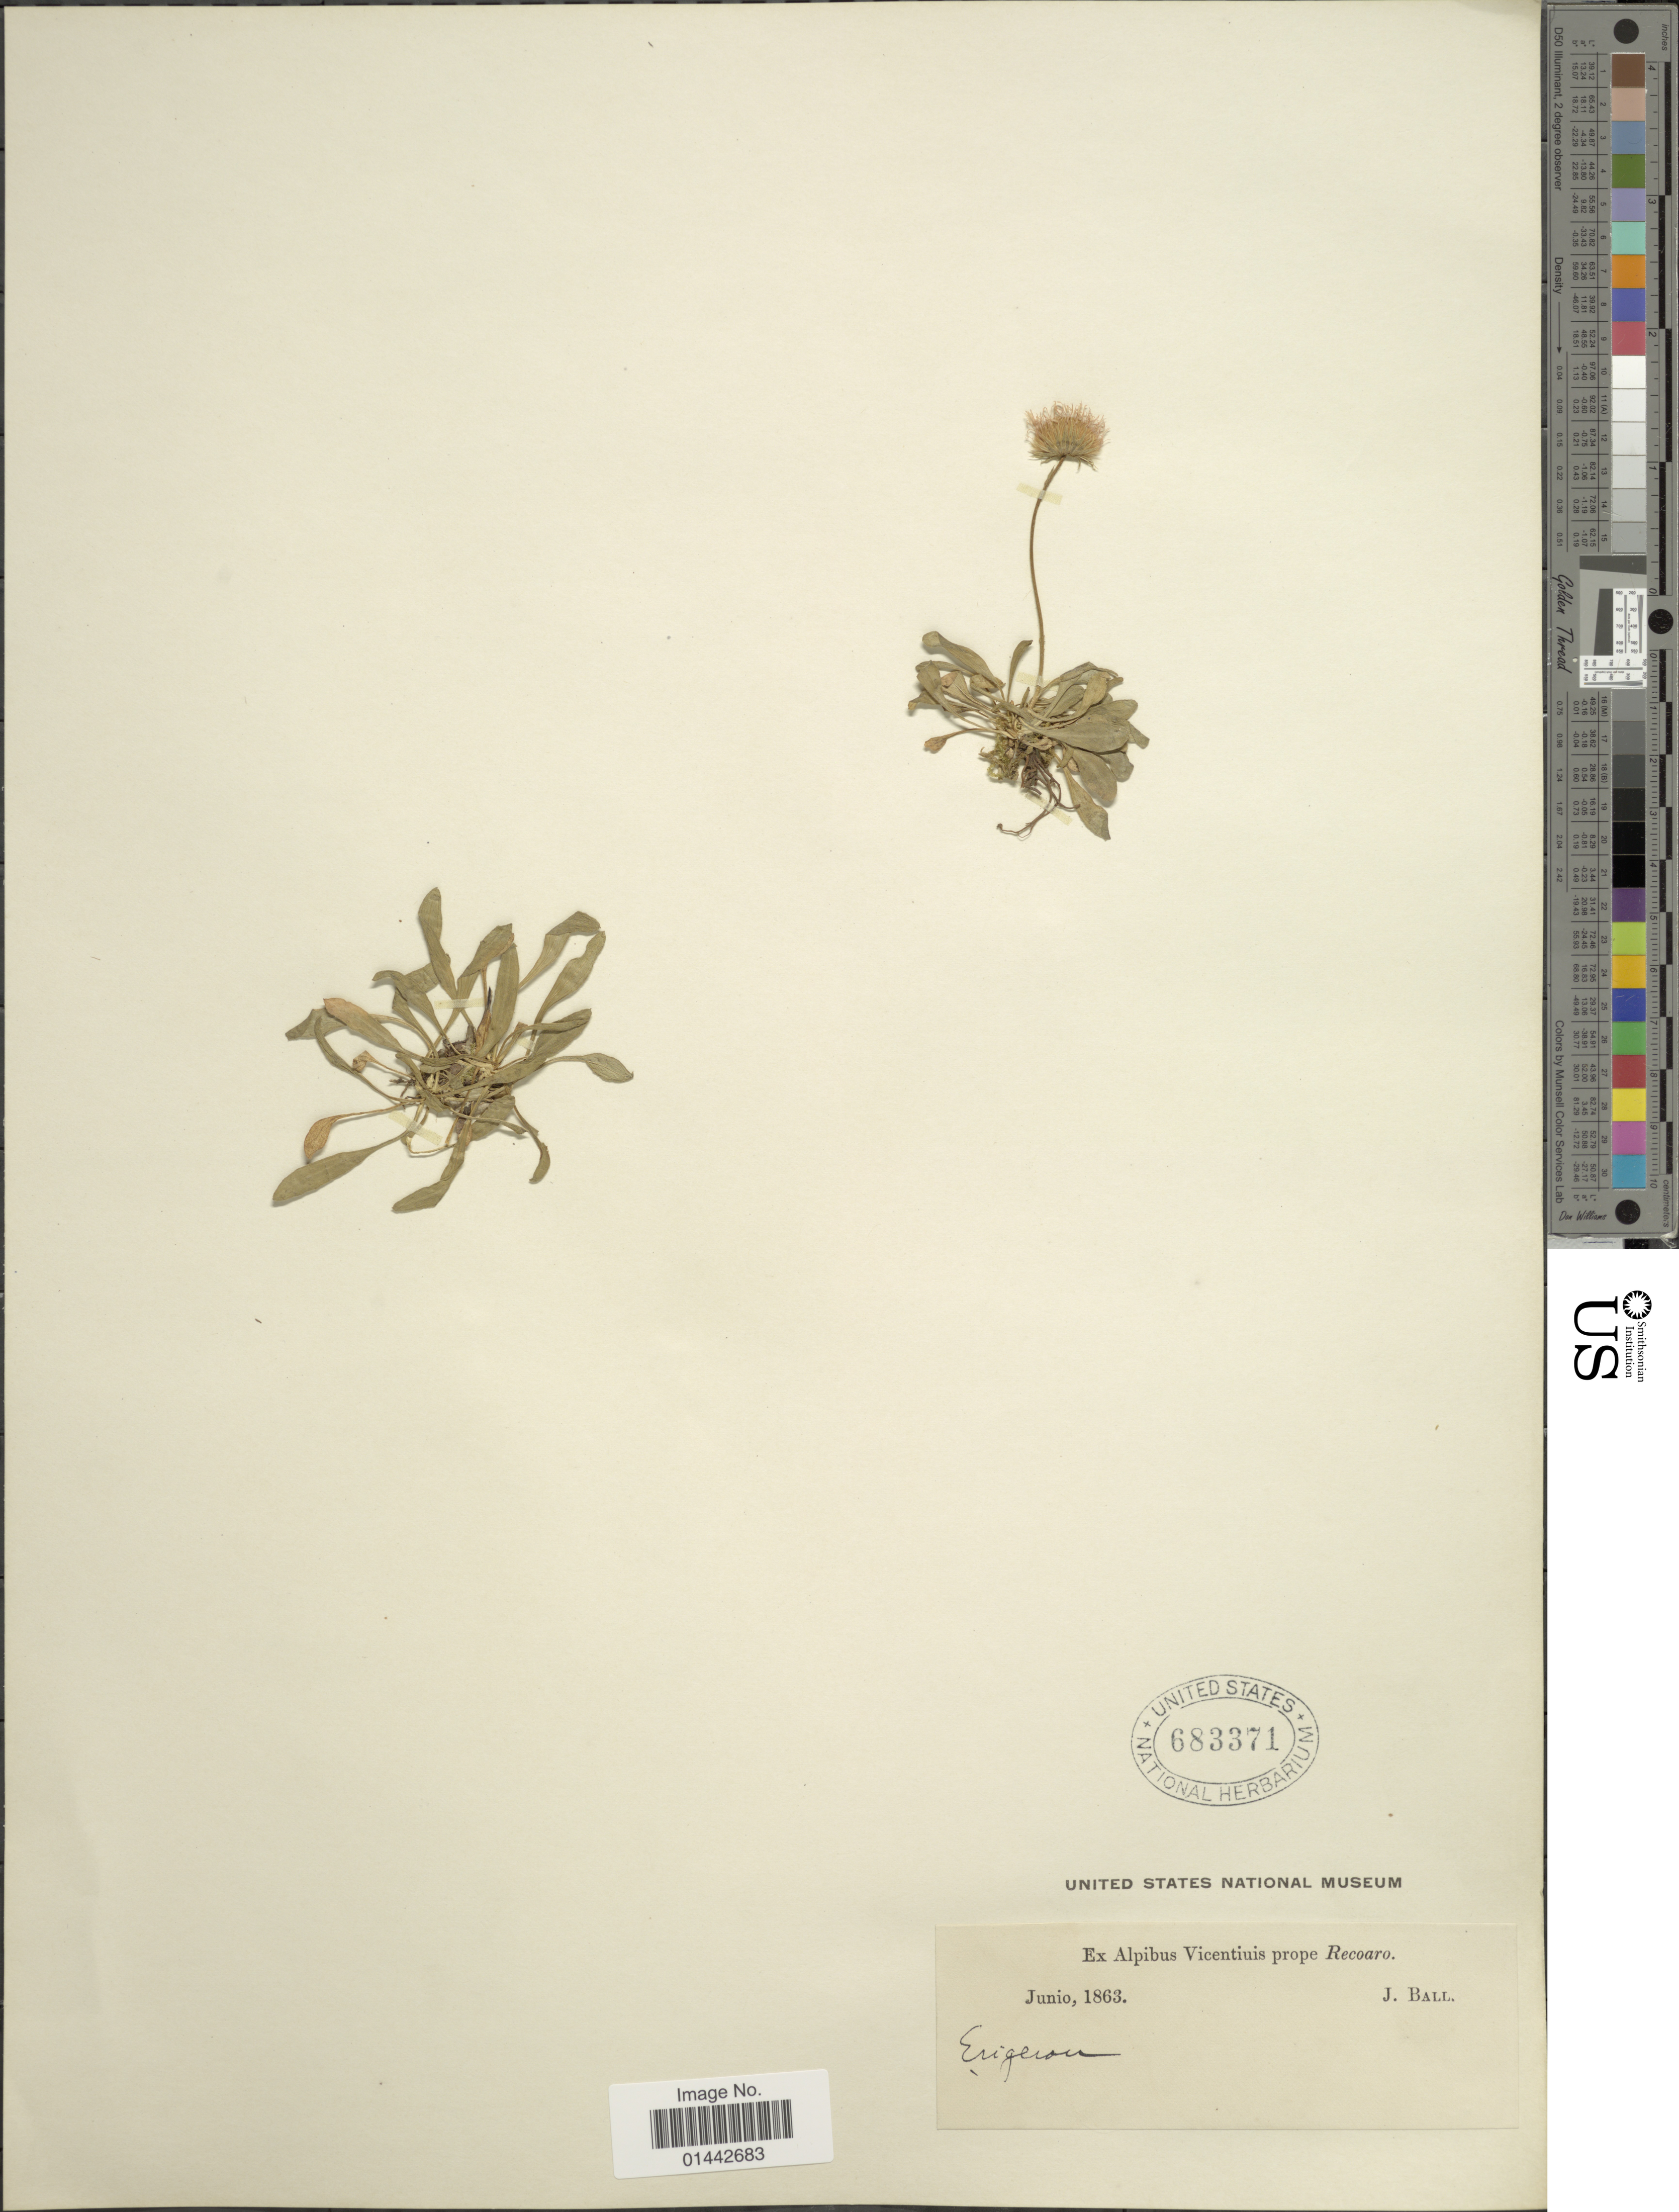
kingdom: Plantae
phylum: Tracheophyta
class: Magnoliopsida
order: Asterales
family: Asteraceae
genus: Erigeron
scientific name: Erigeron alpinus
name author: L.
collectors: J. Ball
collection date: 1863-06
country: Italy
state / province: Veneto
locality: Prope Recoaro. [unsure placement]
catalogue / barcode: US 683371